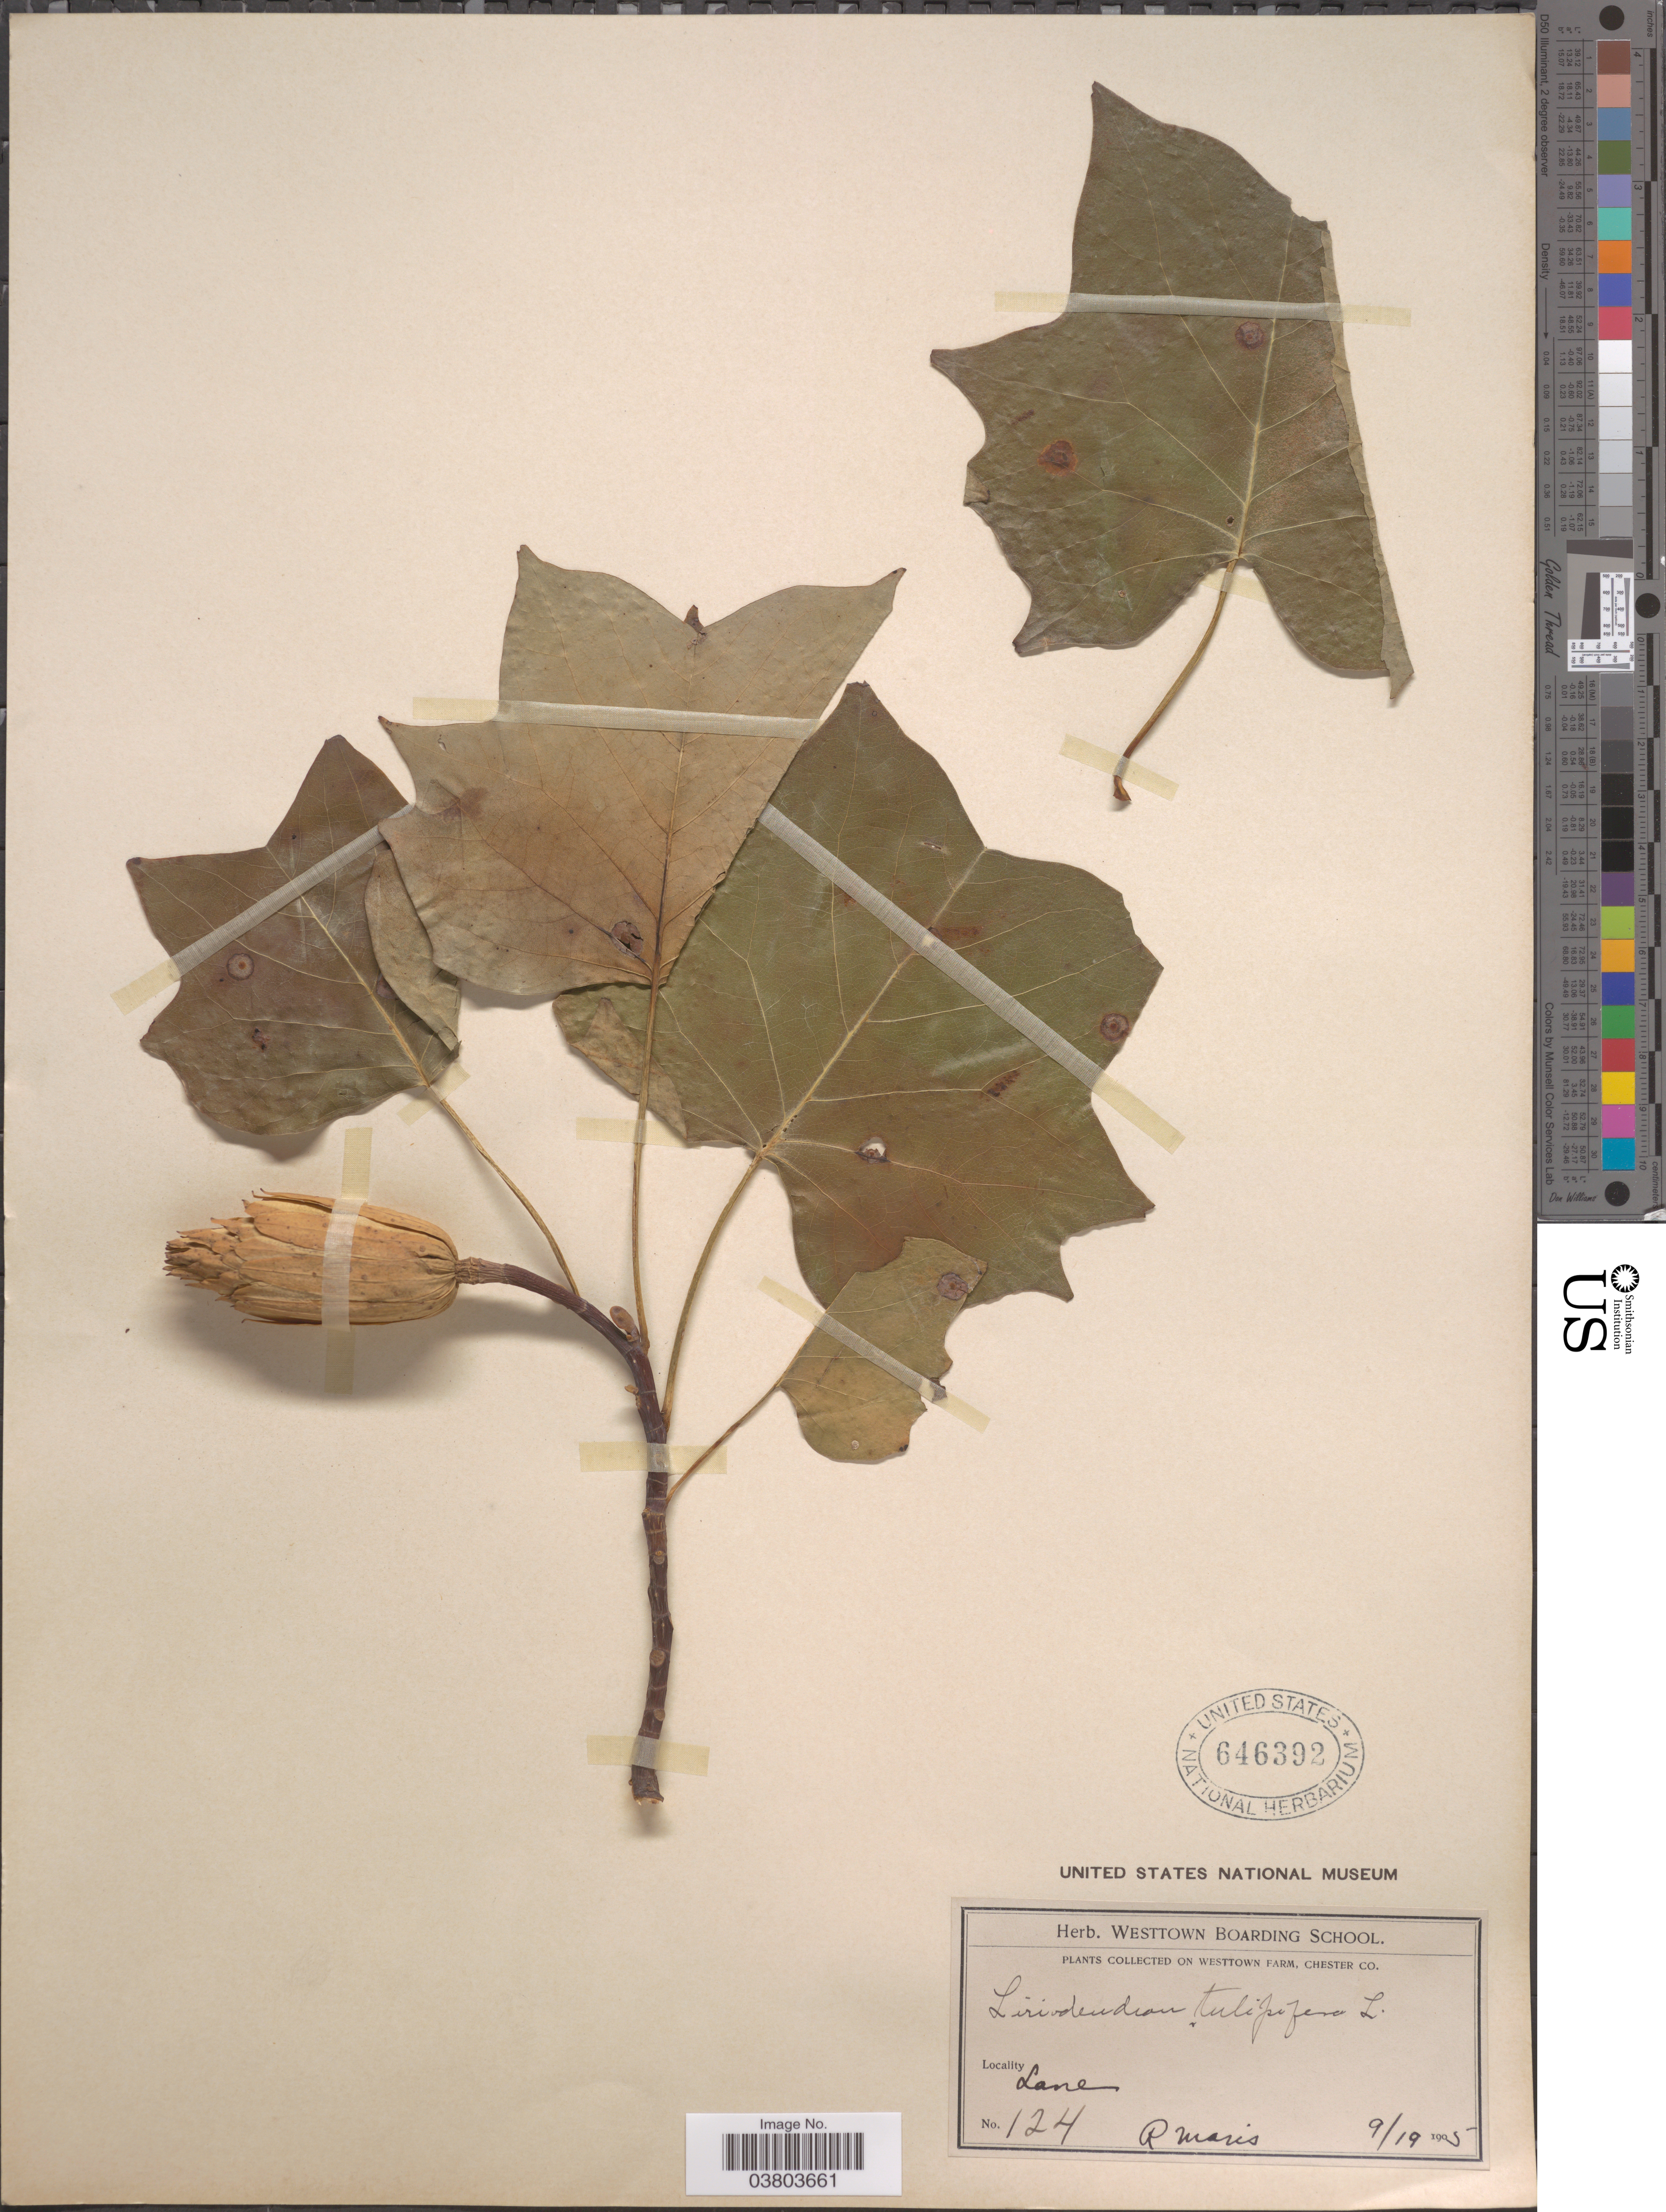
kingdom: Plantae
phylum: Tracheophyta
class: Magnoliopsida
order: Magnoliales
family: Magnoliaceae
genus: Liriodendron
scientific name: Liriodendron tulipifera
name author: L.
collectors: R. Maris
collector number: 124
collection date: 1905-09-19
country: United States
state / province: Pennsylvania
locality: On Westtown Farm, Chester Co. Lane.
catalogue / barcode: US 646392